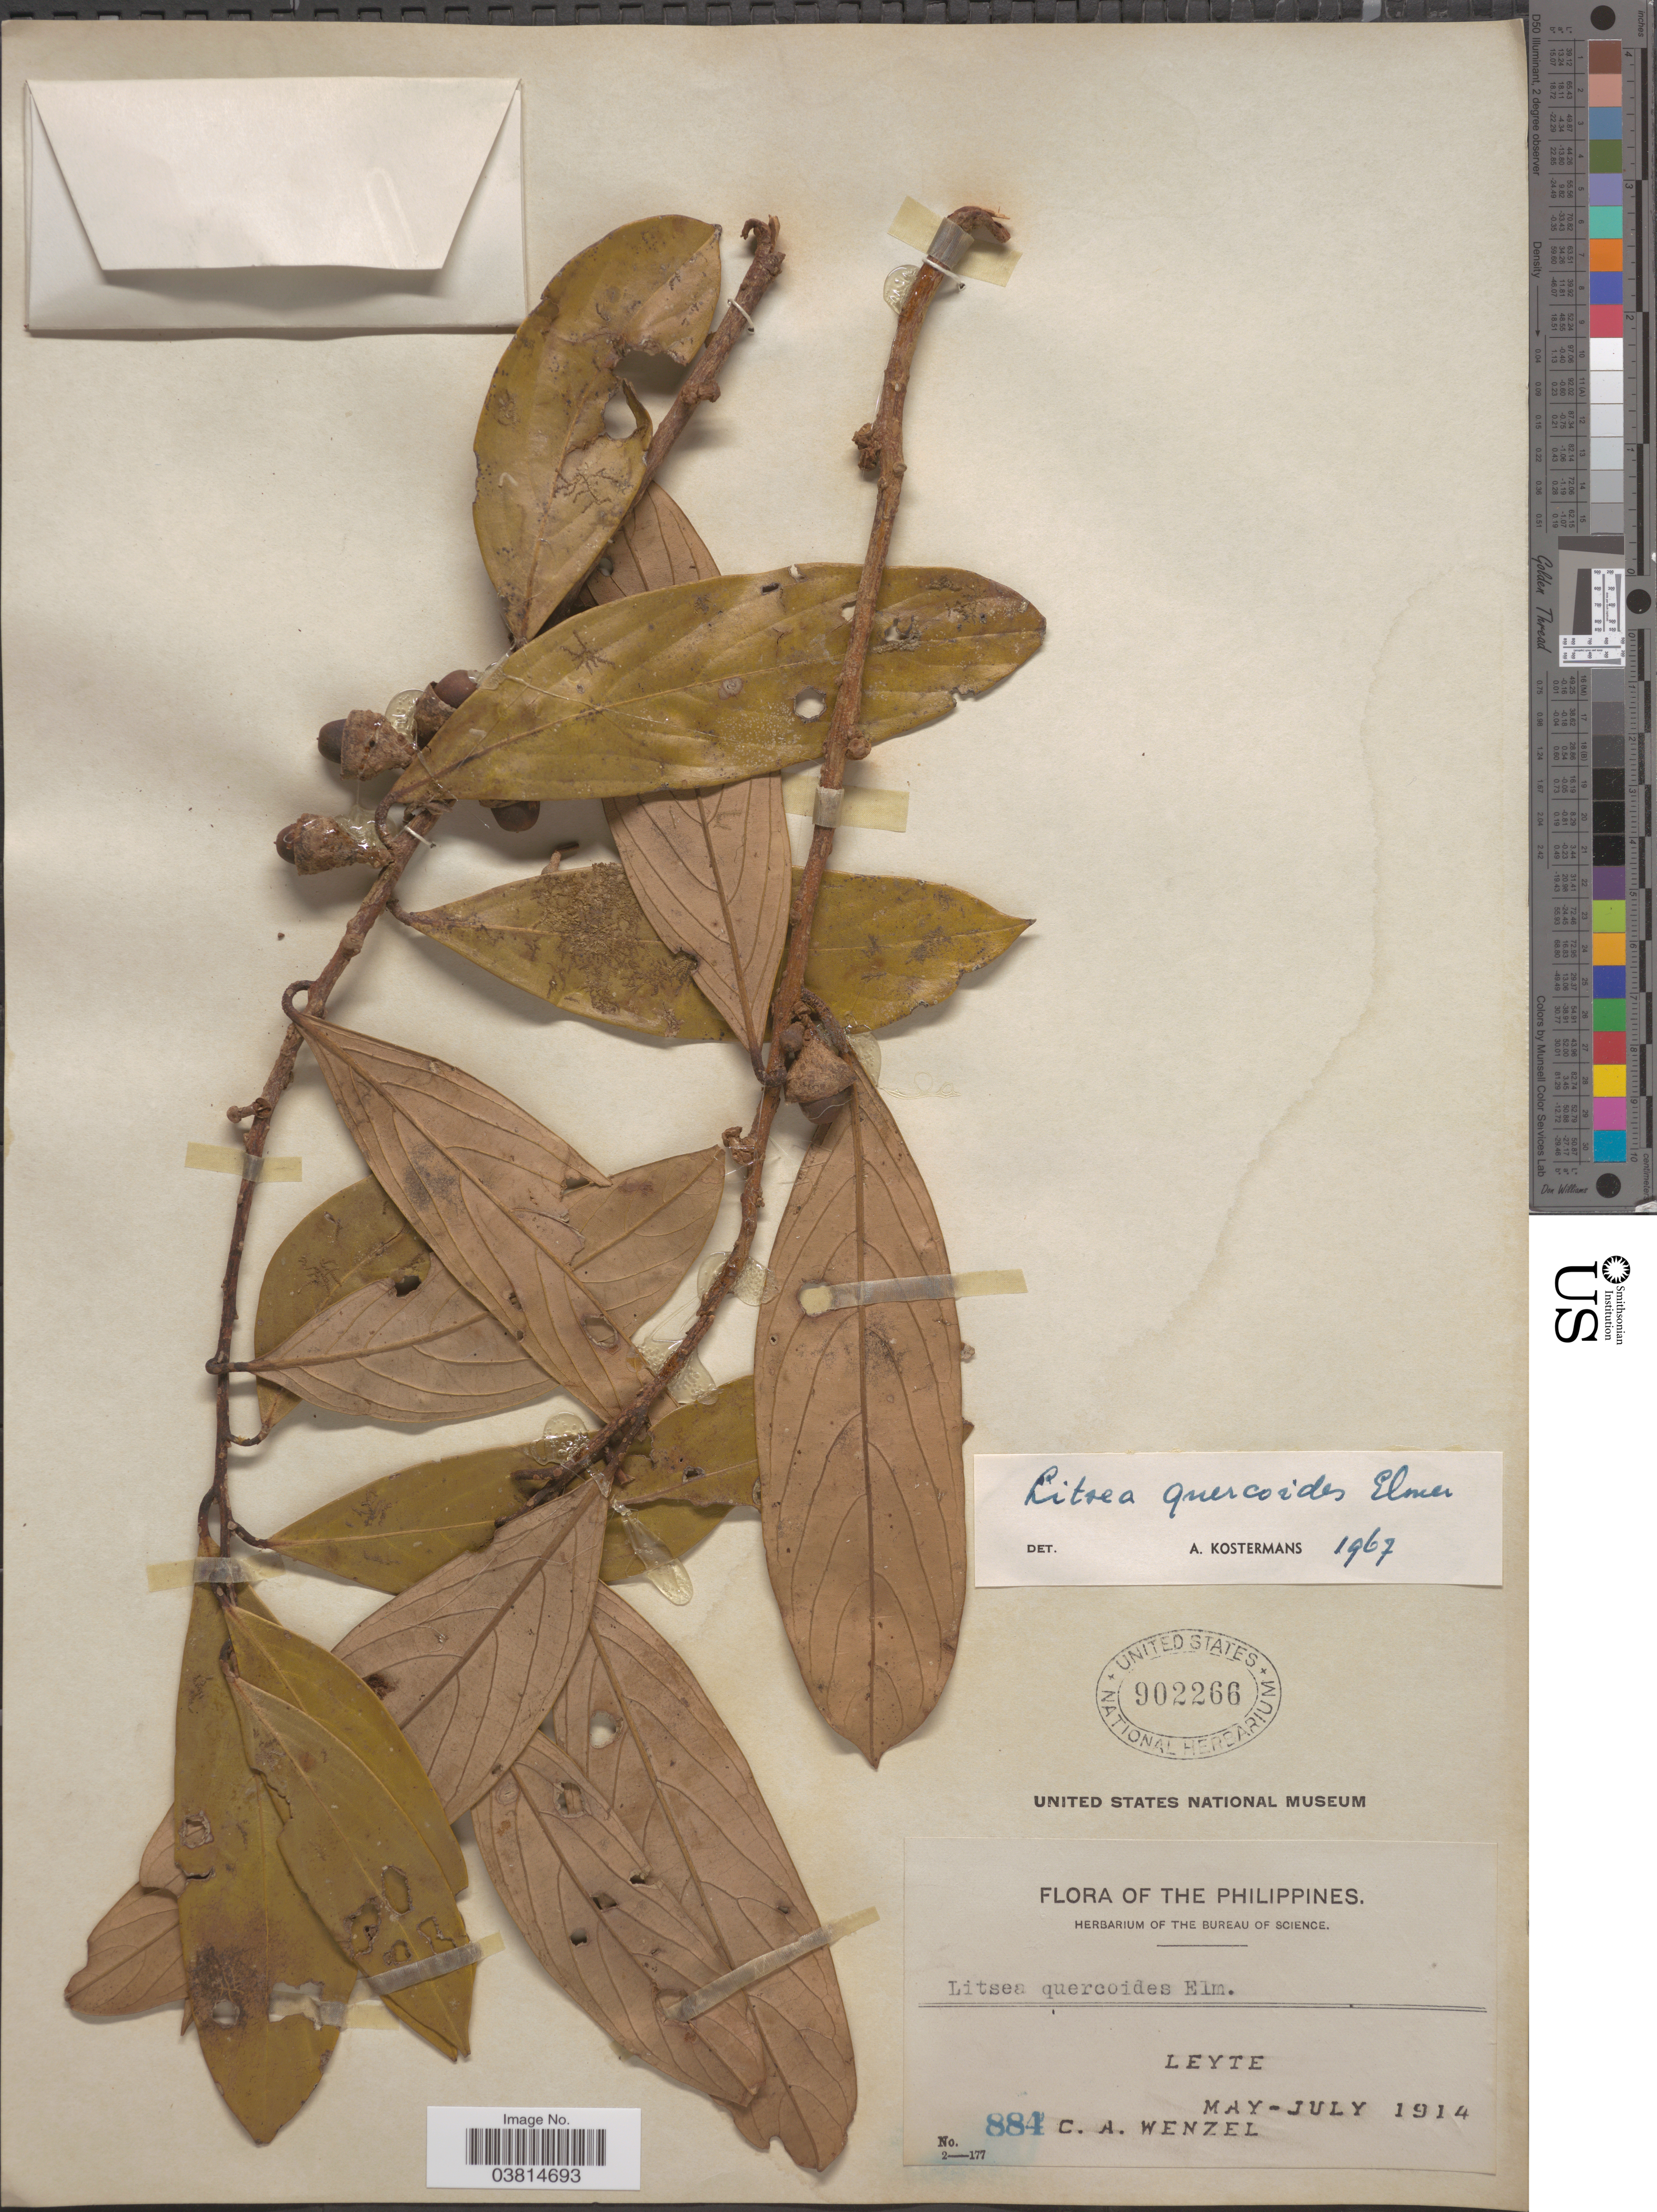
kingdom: Plantae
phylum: Tracheophyta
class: Magnoliopsida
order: Laurales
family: Lauraceae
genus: Litsea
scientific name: Litsea quercoides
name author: Elmer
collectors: C. Wenzel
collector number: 884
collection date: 1914-05/1914-07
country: Philippines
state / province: Eastern Visayas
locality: Leyte.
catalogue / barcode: US 902266